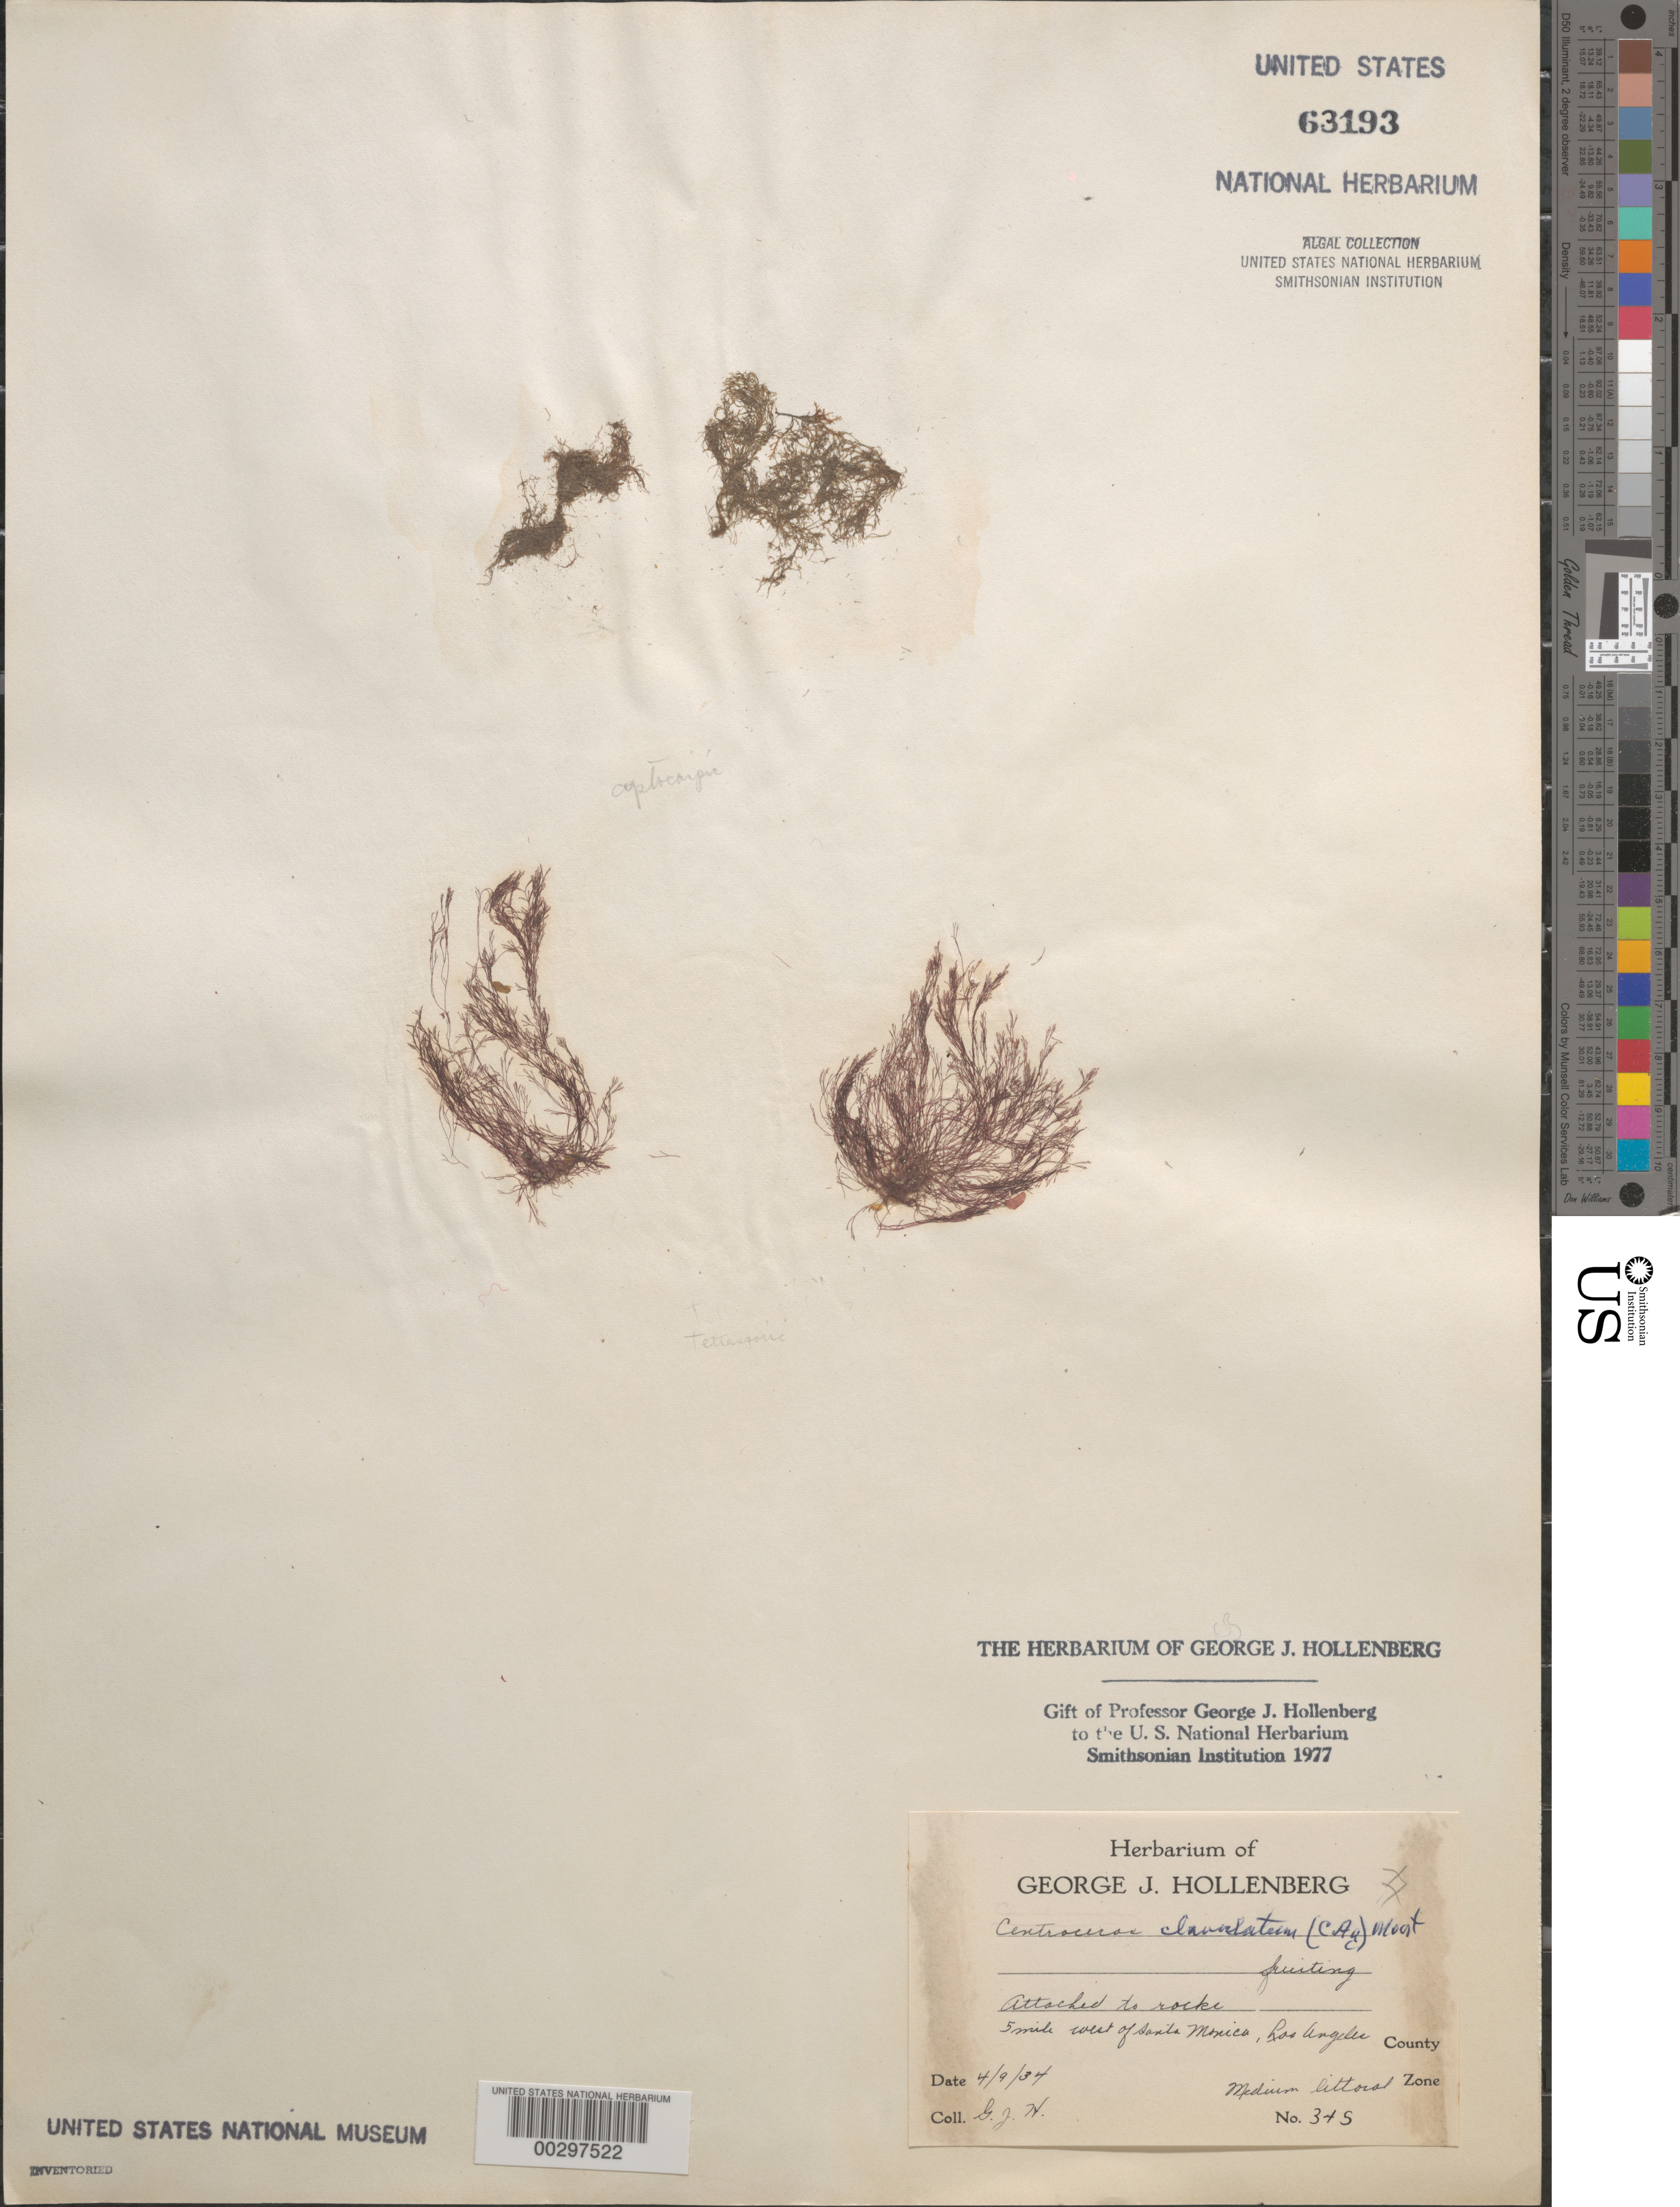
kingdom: Plantae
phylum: Rhodophyta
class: Florideophyceae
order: Ceramiales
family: Ceramiaceae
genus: Centroceras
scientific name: Centroceras clavulatum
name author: (C. Agardh) Mont.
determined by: Hollenberg, George J.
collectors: G. Hollenberg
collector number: GJH 345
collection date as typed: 09 Apr 1934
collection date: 1934-04-09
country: United States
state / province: California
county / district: Los Angeles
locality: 5 miles west of Santa Monica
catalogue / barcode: US 63193